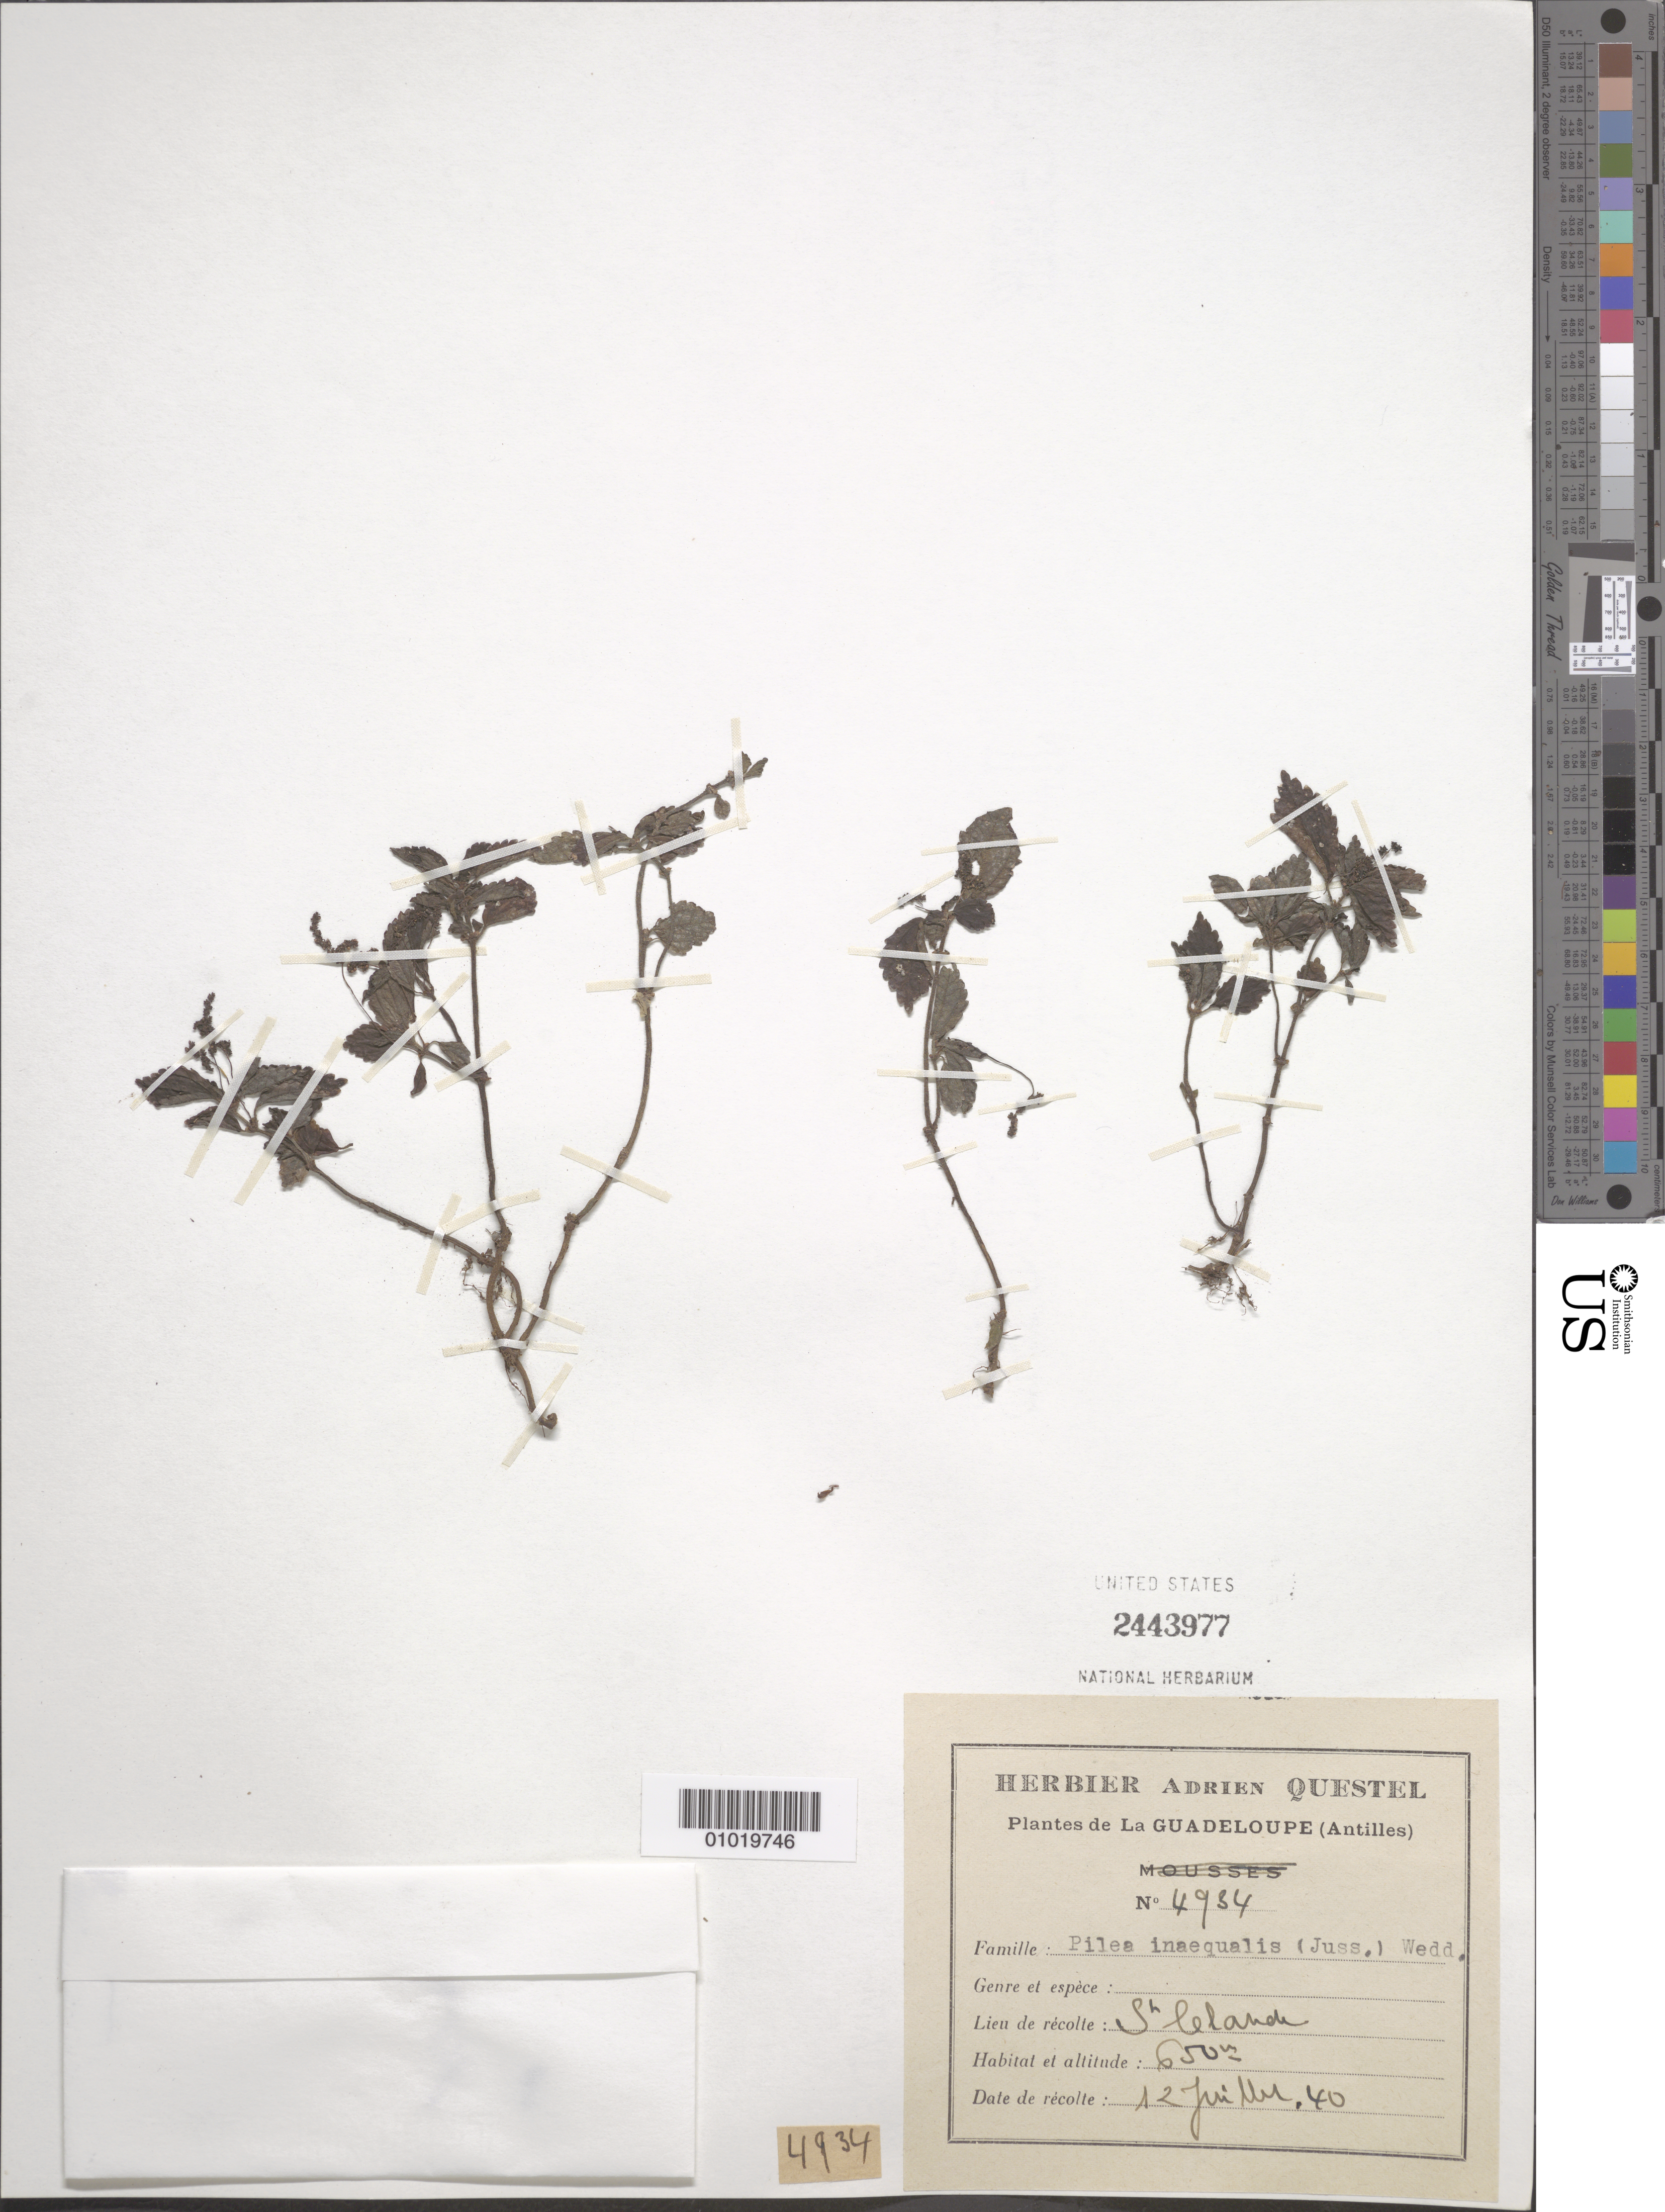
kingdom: Plantae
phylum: Tracheophyta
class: Magnoliopsida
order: Rosales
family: Urticaceae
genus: Pilea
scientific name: Pilea inaequalis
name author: (Juss. ex Poir.) Wedd.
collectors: A. Questel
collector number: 4934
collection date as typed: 12 Jul 1940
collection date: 1940-07-12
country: Guadeloupe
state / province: St. Claude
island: Basse Terre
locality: St. Claude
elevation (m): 650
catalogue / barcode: US 2443977